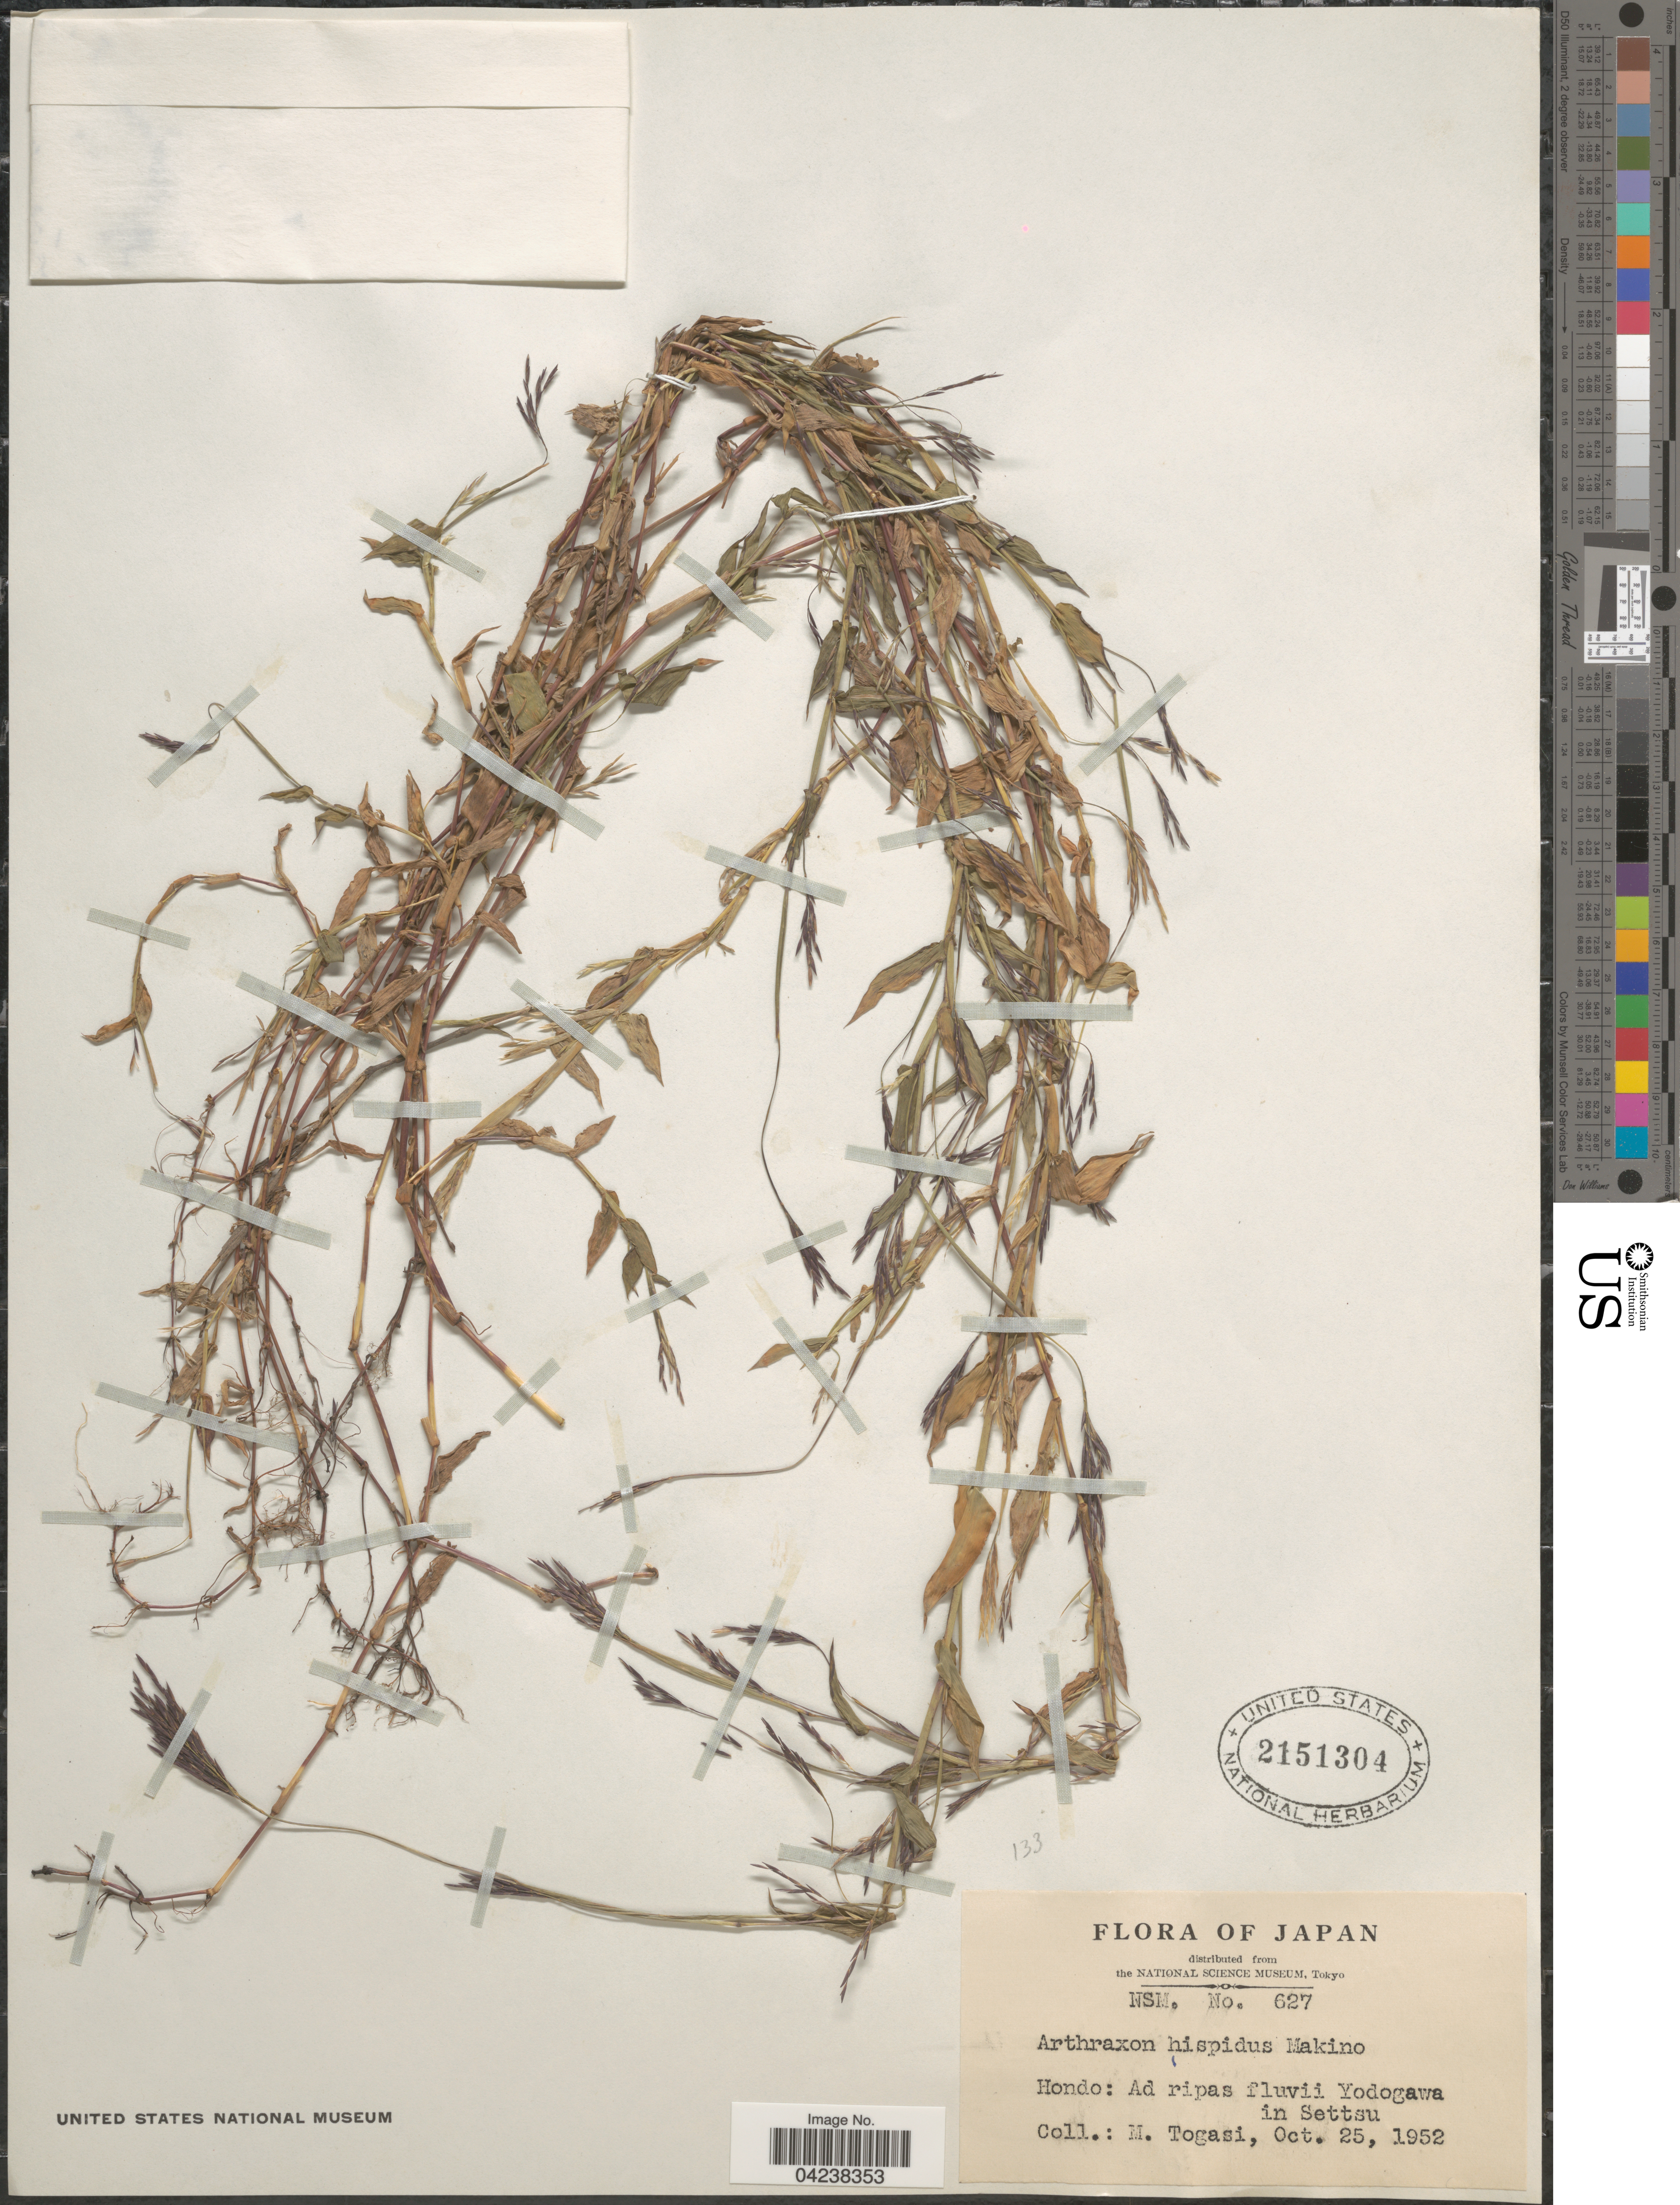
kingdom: Plantae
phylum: Tracheophyta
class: Liliopsida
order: Poales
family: Poaceae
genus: Arthraxon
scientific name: Arthraxon hispidus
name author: (Thunb.) Makino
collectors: M. Togasi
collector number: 627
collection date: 1952-10-25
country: Japan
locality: Hondo: Ad ripas fluvii Yodogawa in Settsu.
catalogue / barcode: US 2151304